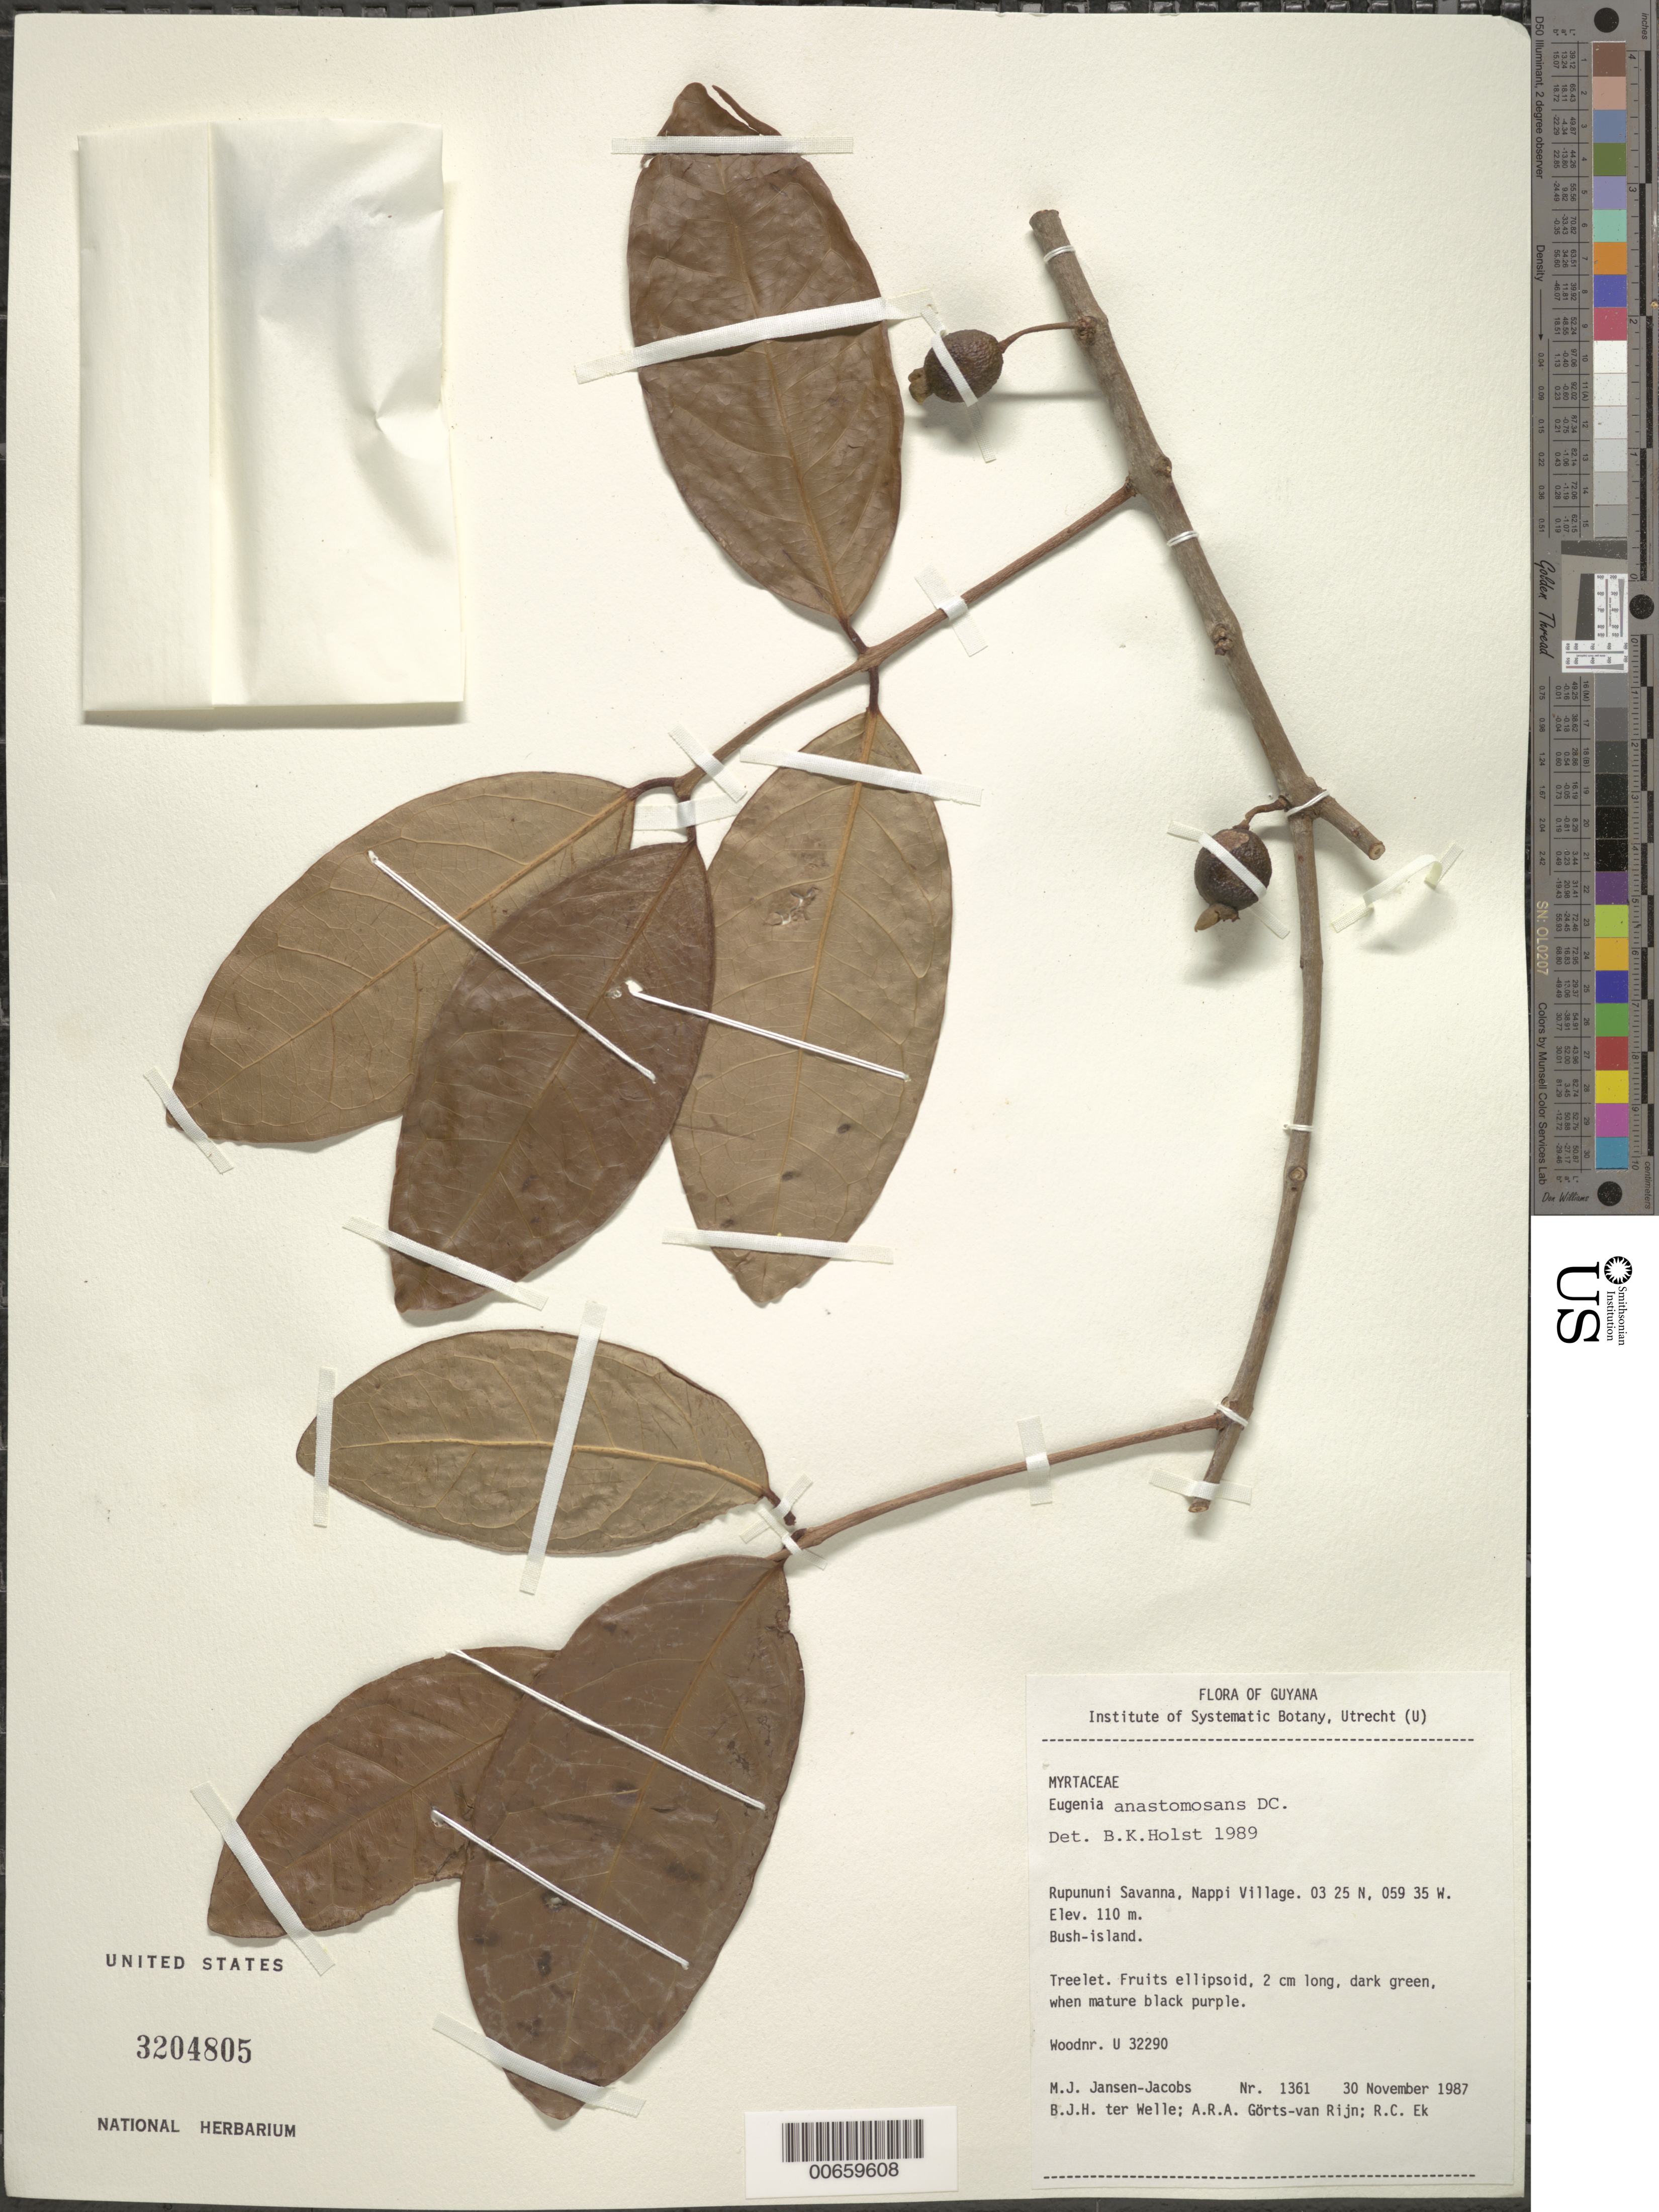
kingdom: Plantae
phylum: Tracheophyta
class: Magnoliopsida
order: Myrtales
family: Myrtaceae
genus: Eugenia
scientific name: Eugenia anastomosans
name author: DC.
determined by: Holst, Bruce K.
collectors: M. J. Jansen-Jacobs, B. Welle, A. .R. A. Görts-van Rijn & R. C. Ek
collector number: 1361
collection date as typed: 30-Nov-87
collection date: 1987-11-30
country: Guyana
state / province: U. Takutu-U. Essequibo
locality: Nappi Village, Rupununi Savanna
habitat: Bush-island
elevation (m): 110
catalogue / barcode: US 3204805